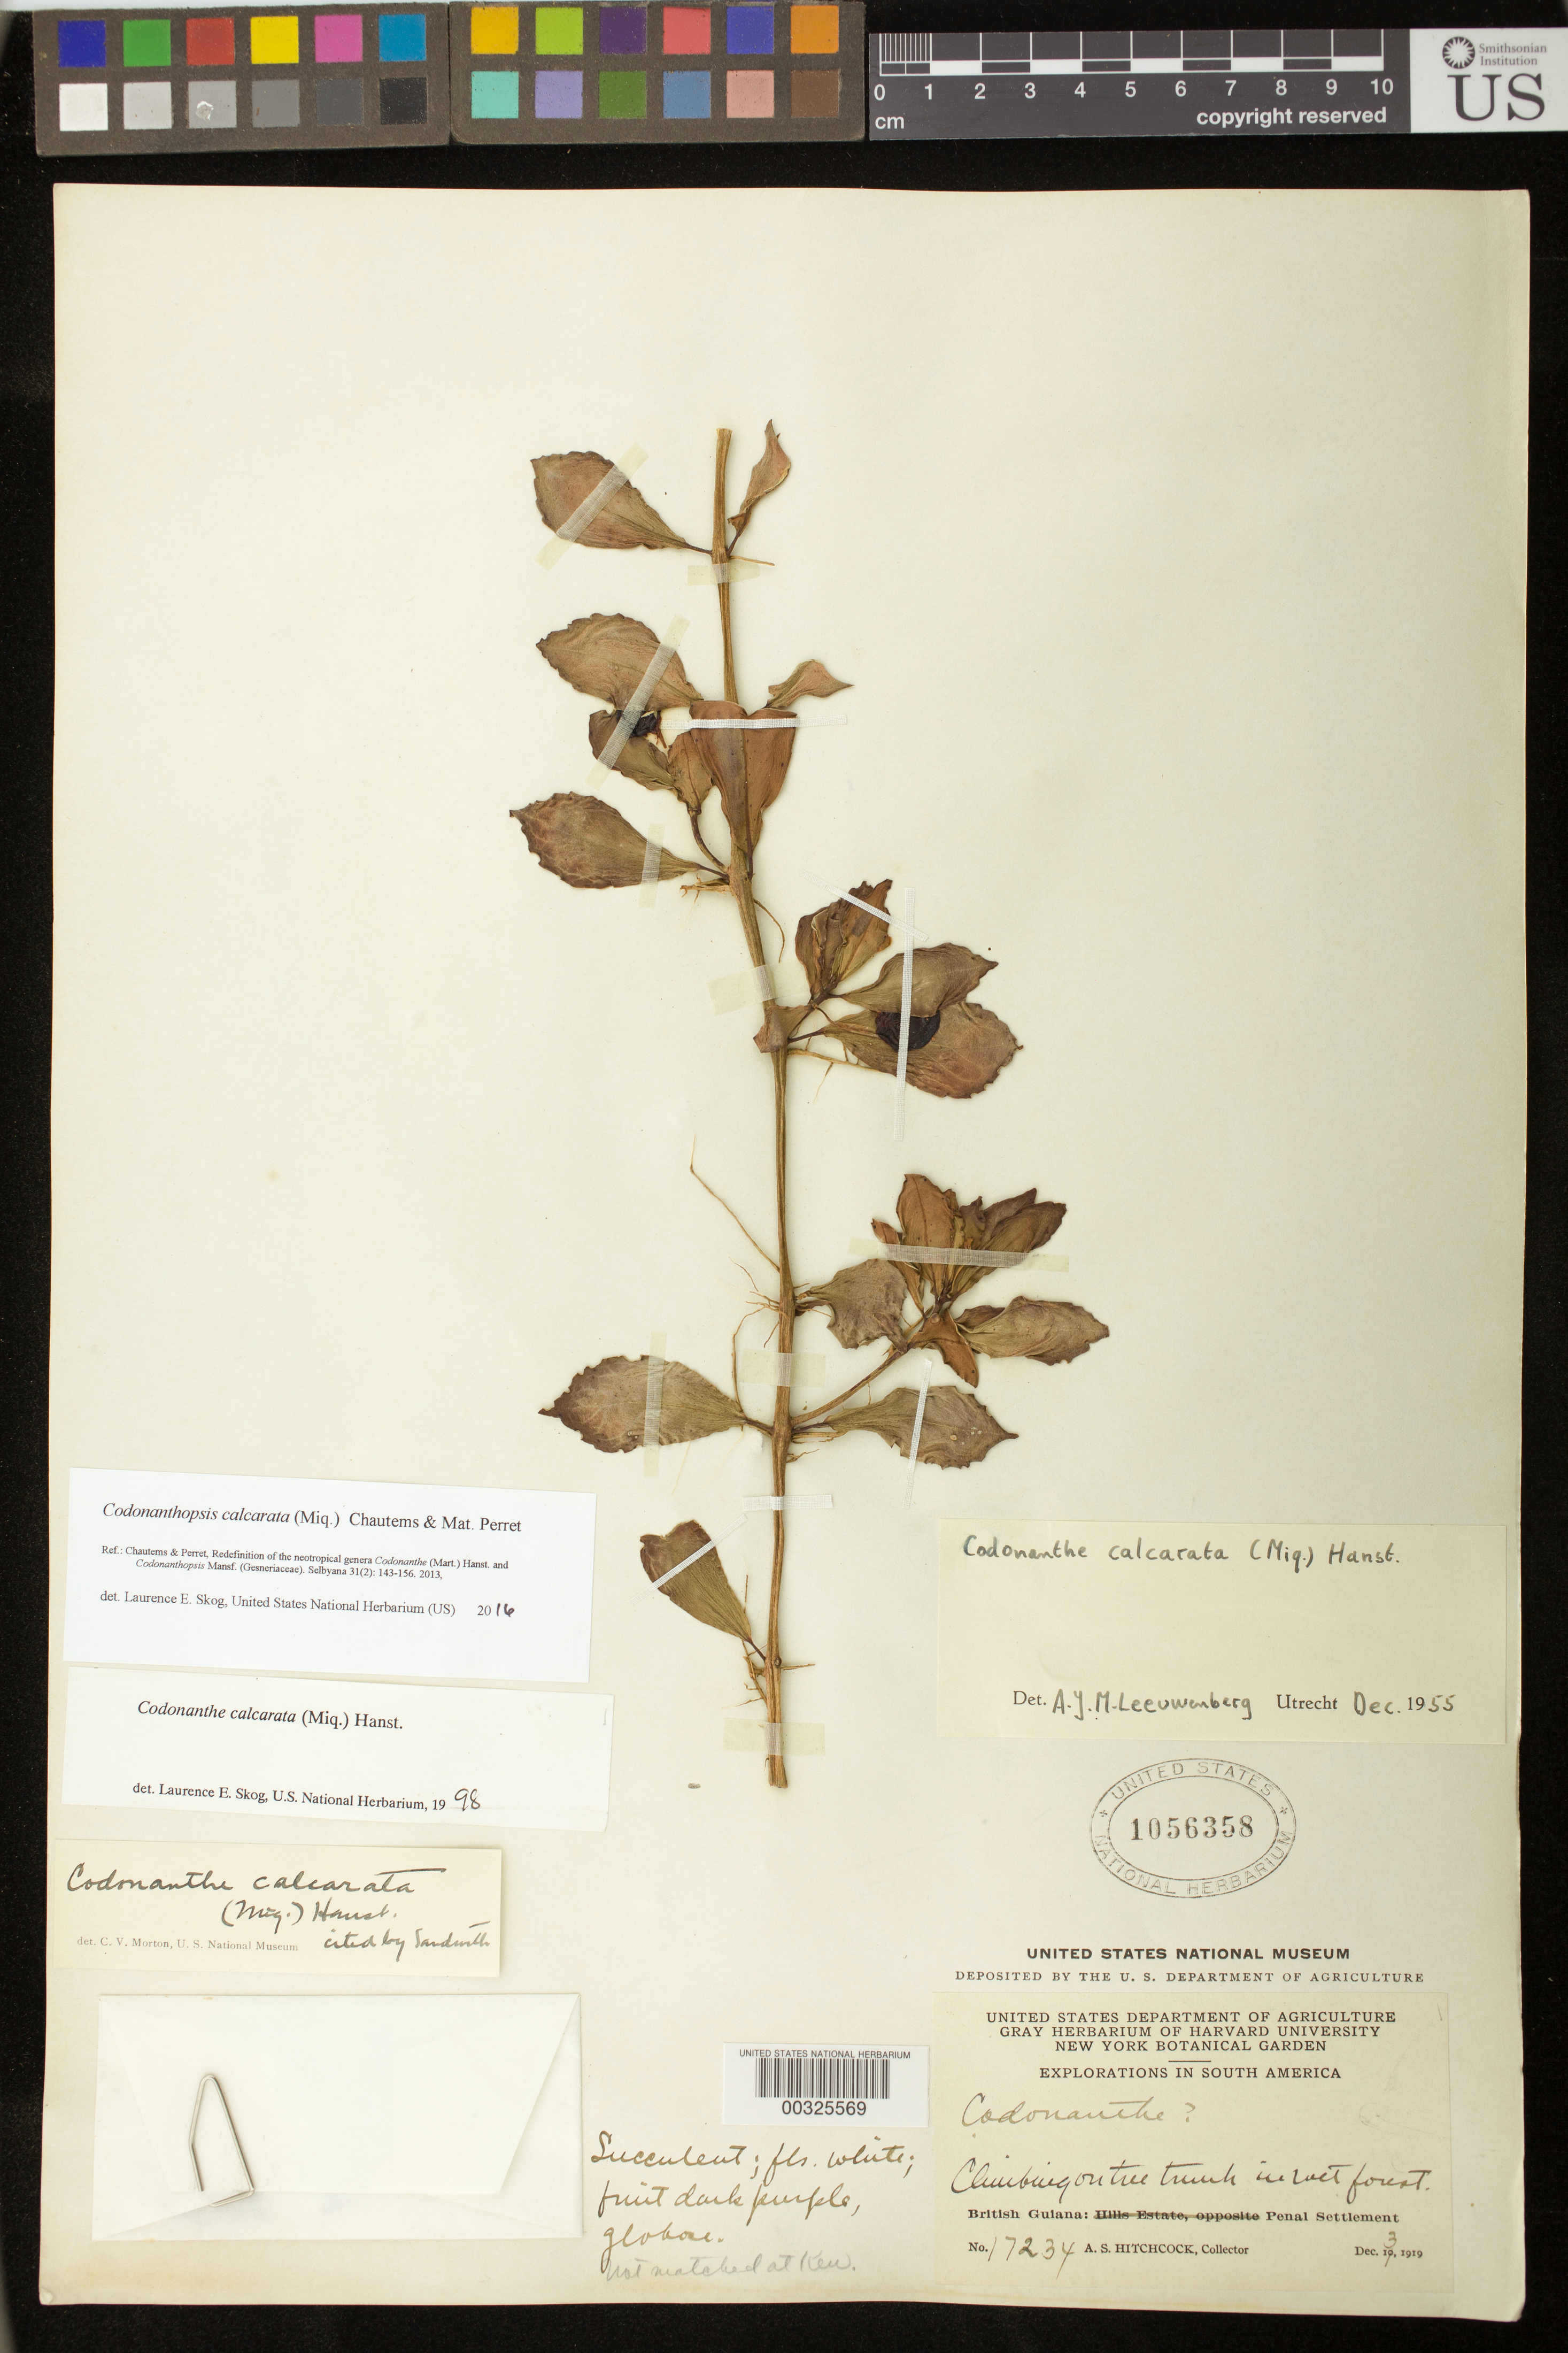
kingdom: Plantae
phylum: Tracheophyta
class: Magnoliopsida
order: Lamiales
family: Gesneriaceae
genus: Codonanthopsis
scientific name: Codonanthopsis calcarata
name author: (Miq.) Chautems & Mat.Perret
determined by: Skog, Laurence E.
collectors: A. S. Hitchcock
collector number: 17234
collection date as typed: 13 Dec 1919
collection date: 1919-12-13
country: Guyana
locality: Penal settlement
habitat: Wet forest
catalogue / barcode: US 1056358